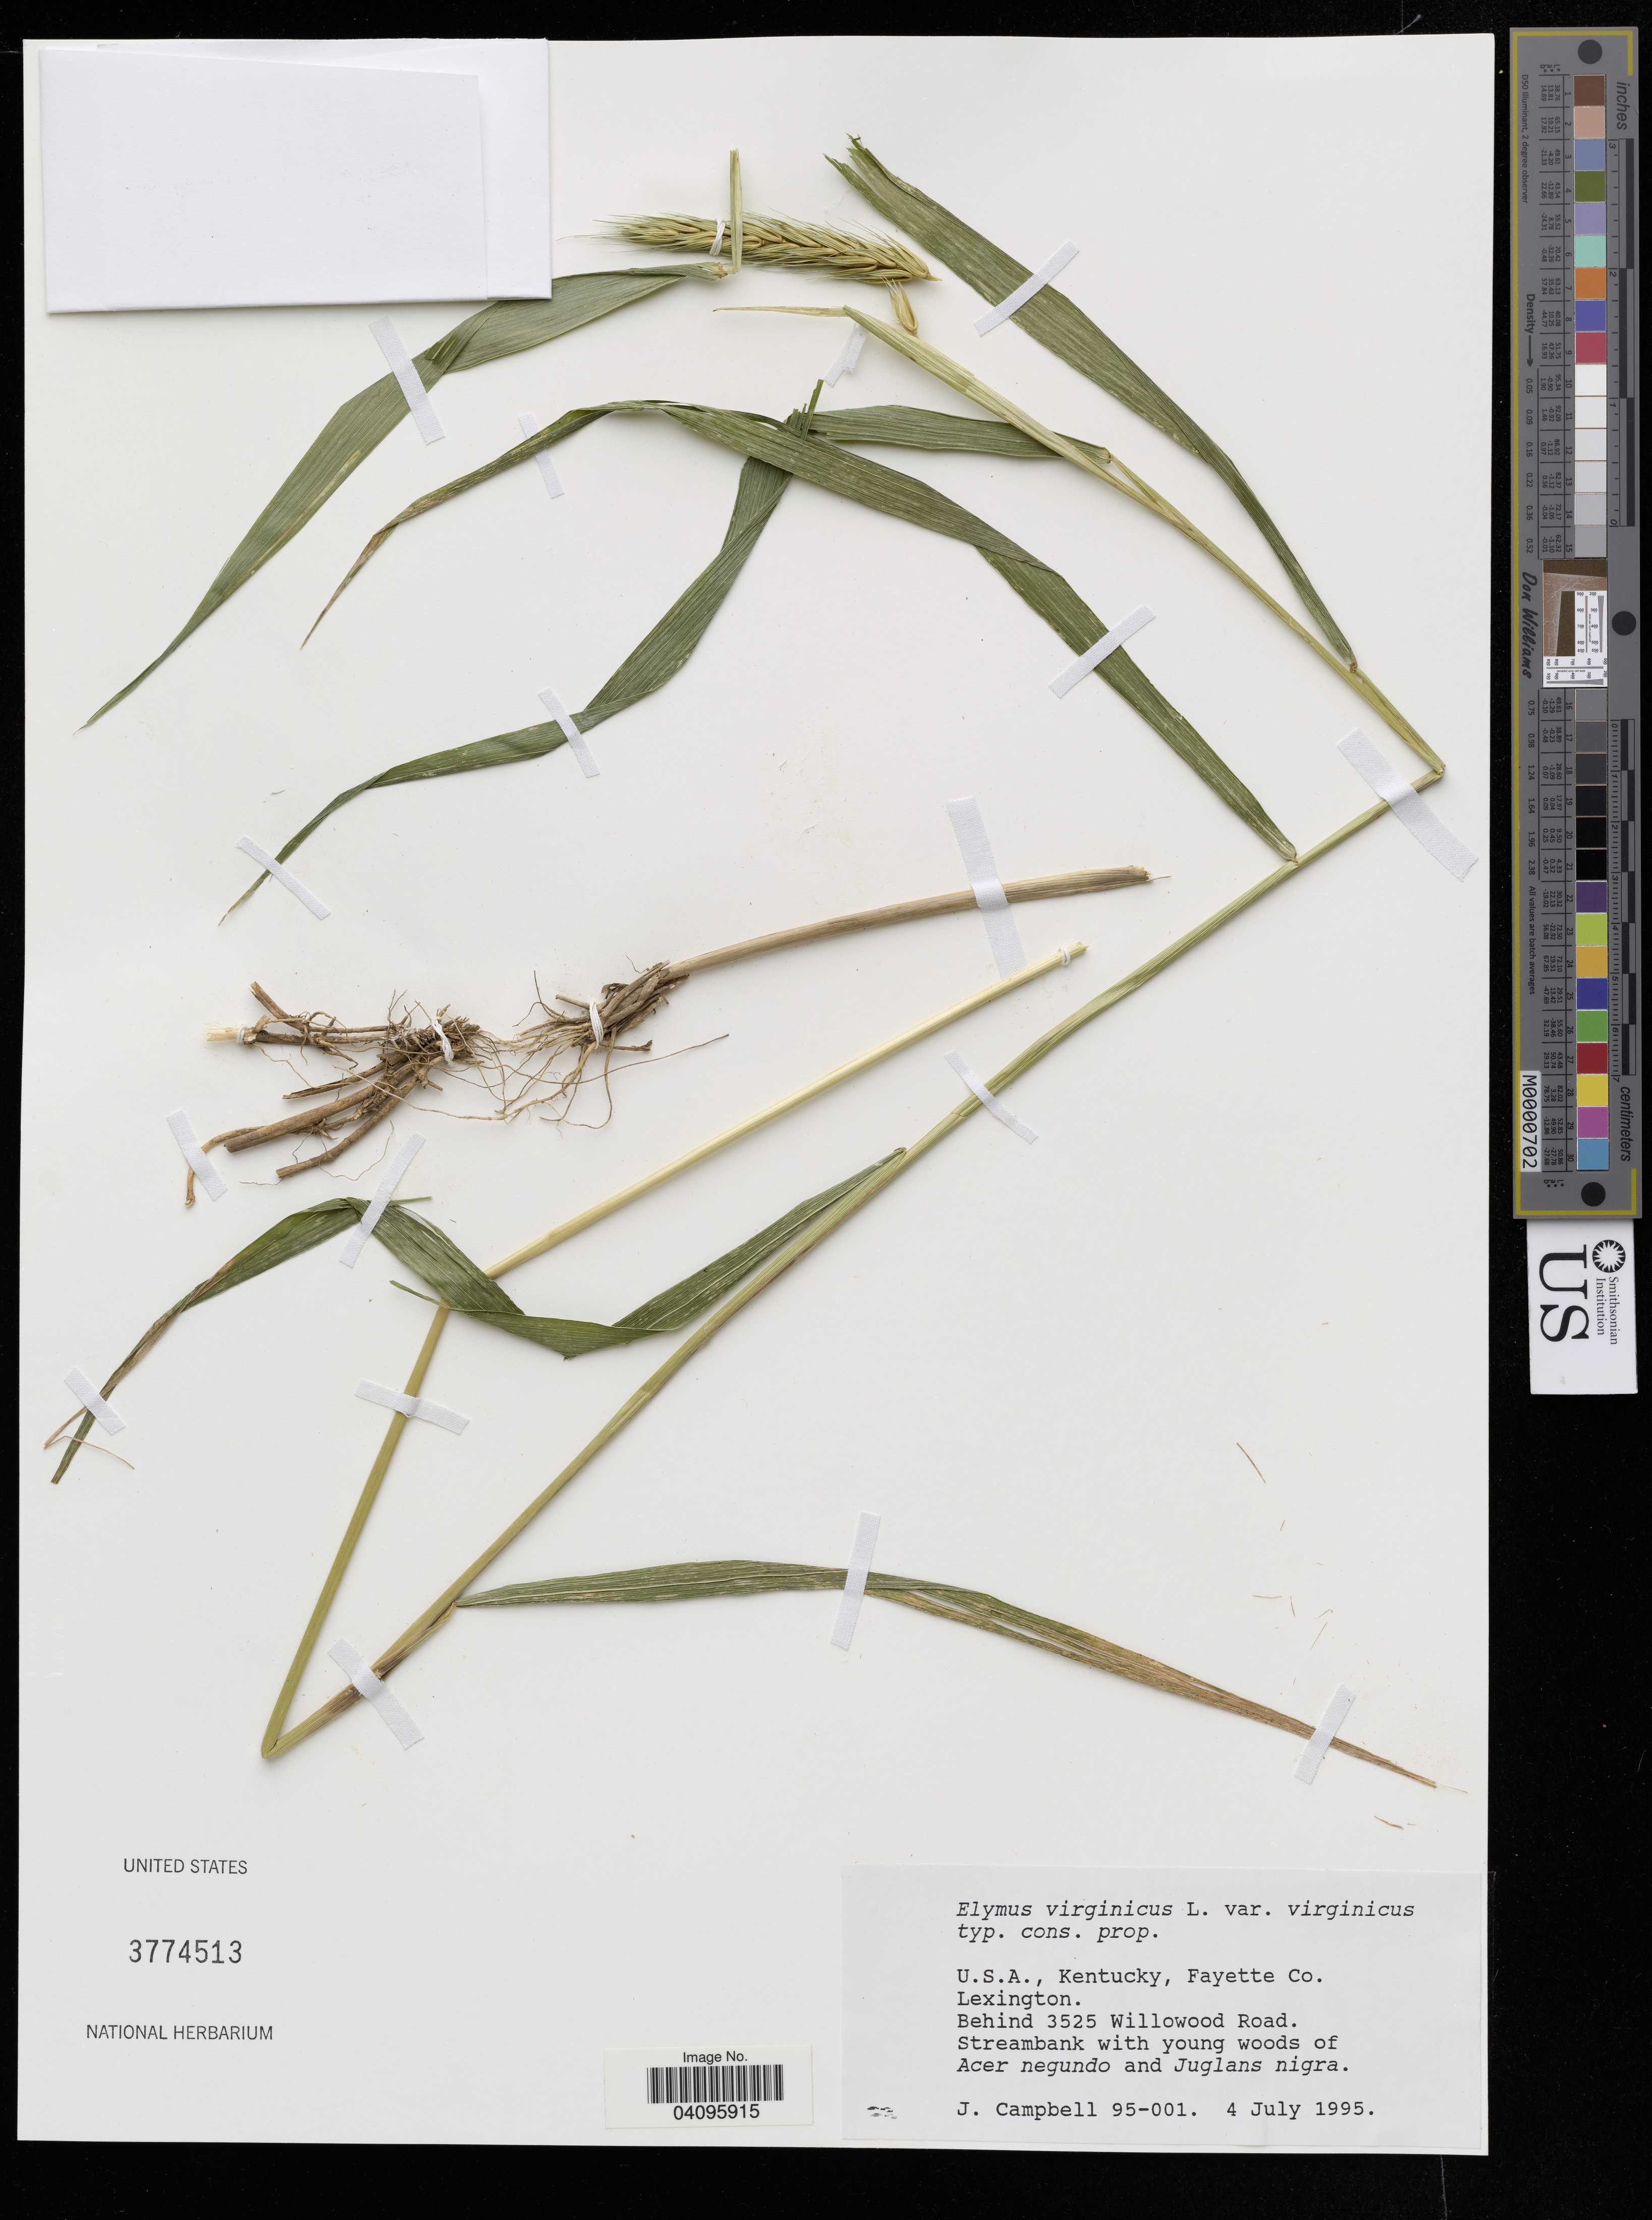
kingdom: Plantae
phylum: Tracheophyta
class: Liliopsida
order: Poales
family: Poaceae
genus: Elymus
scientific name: Elymus virginicus var. virginicus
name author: L.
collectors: J. Campbell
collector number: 95-001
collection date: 1995-07-04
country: United States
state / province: Kentucky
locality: Fayette Co. Lexington. Behind 3525 Willowood Road.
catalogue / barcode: US 3774513